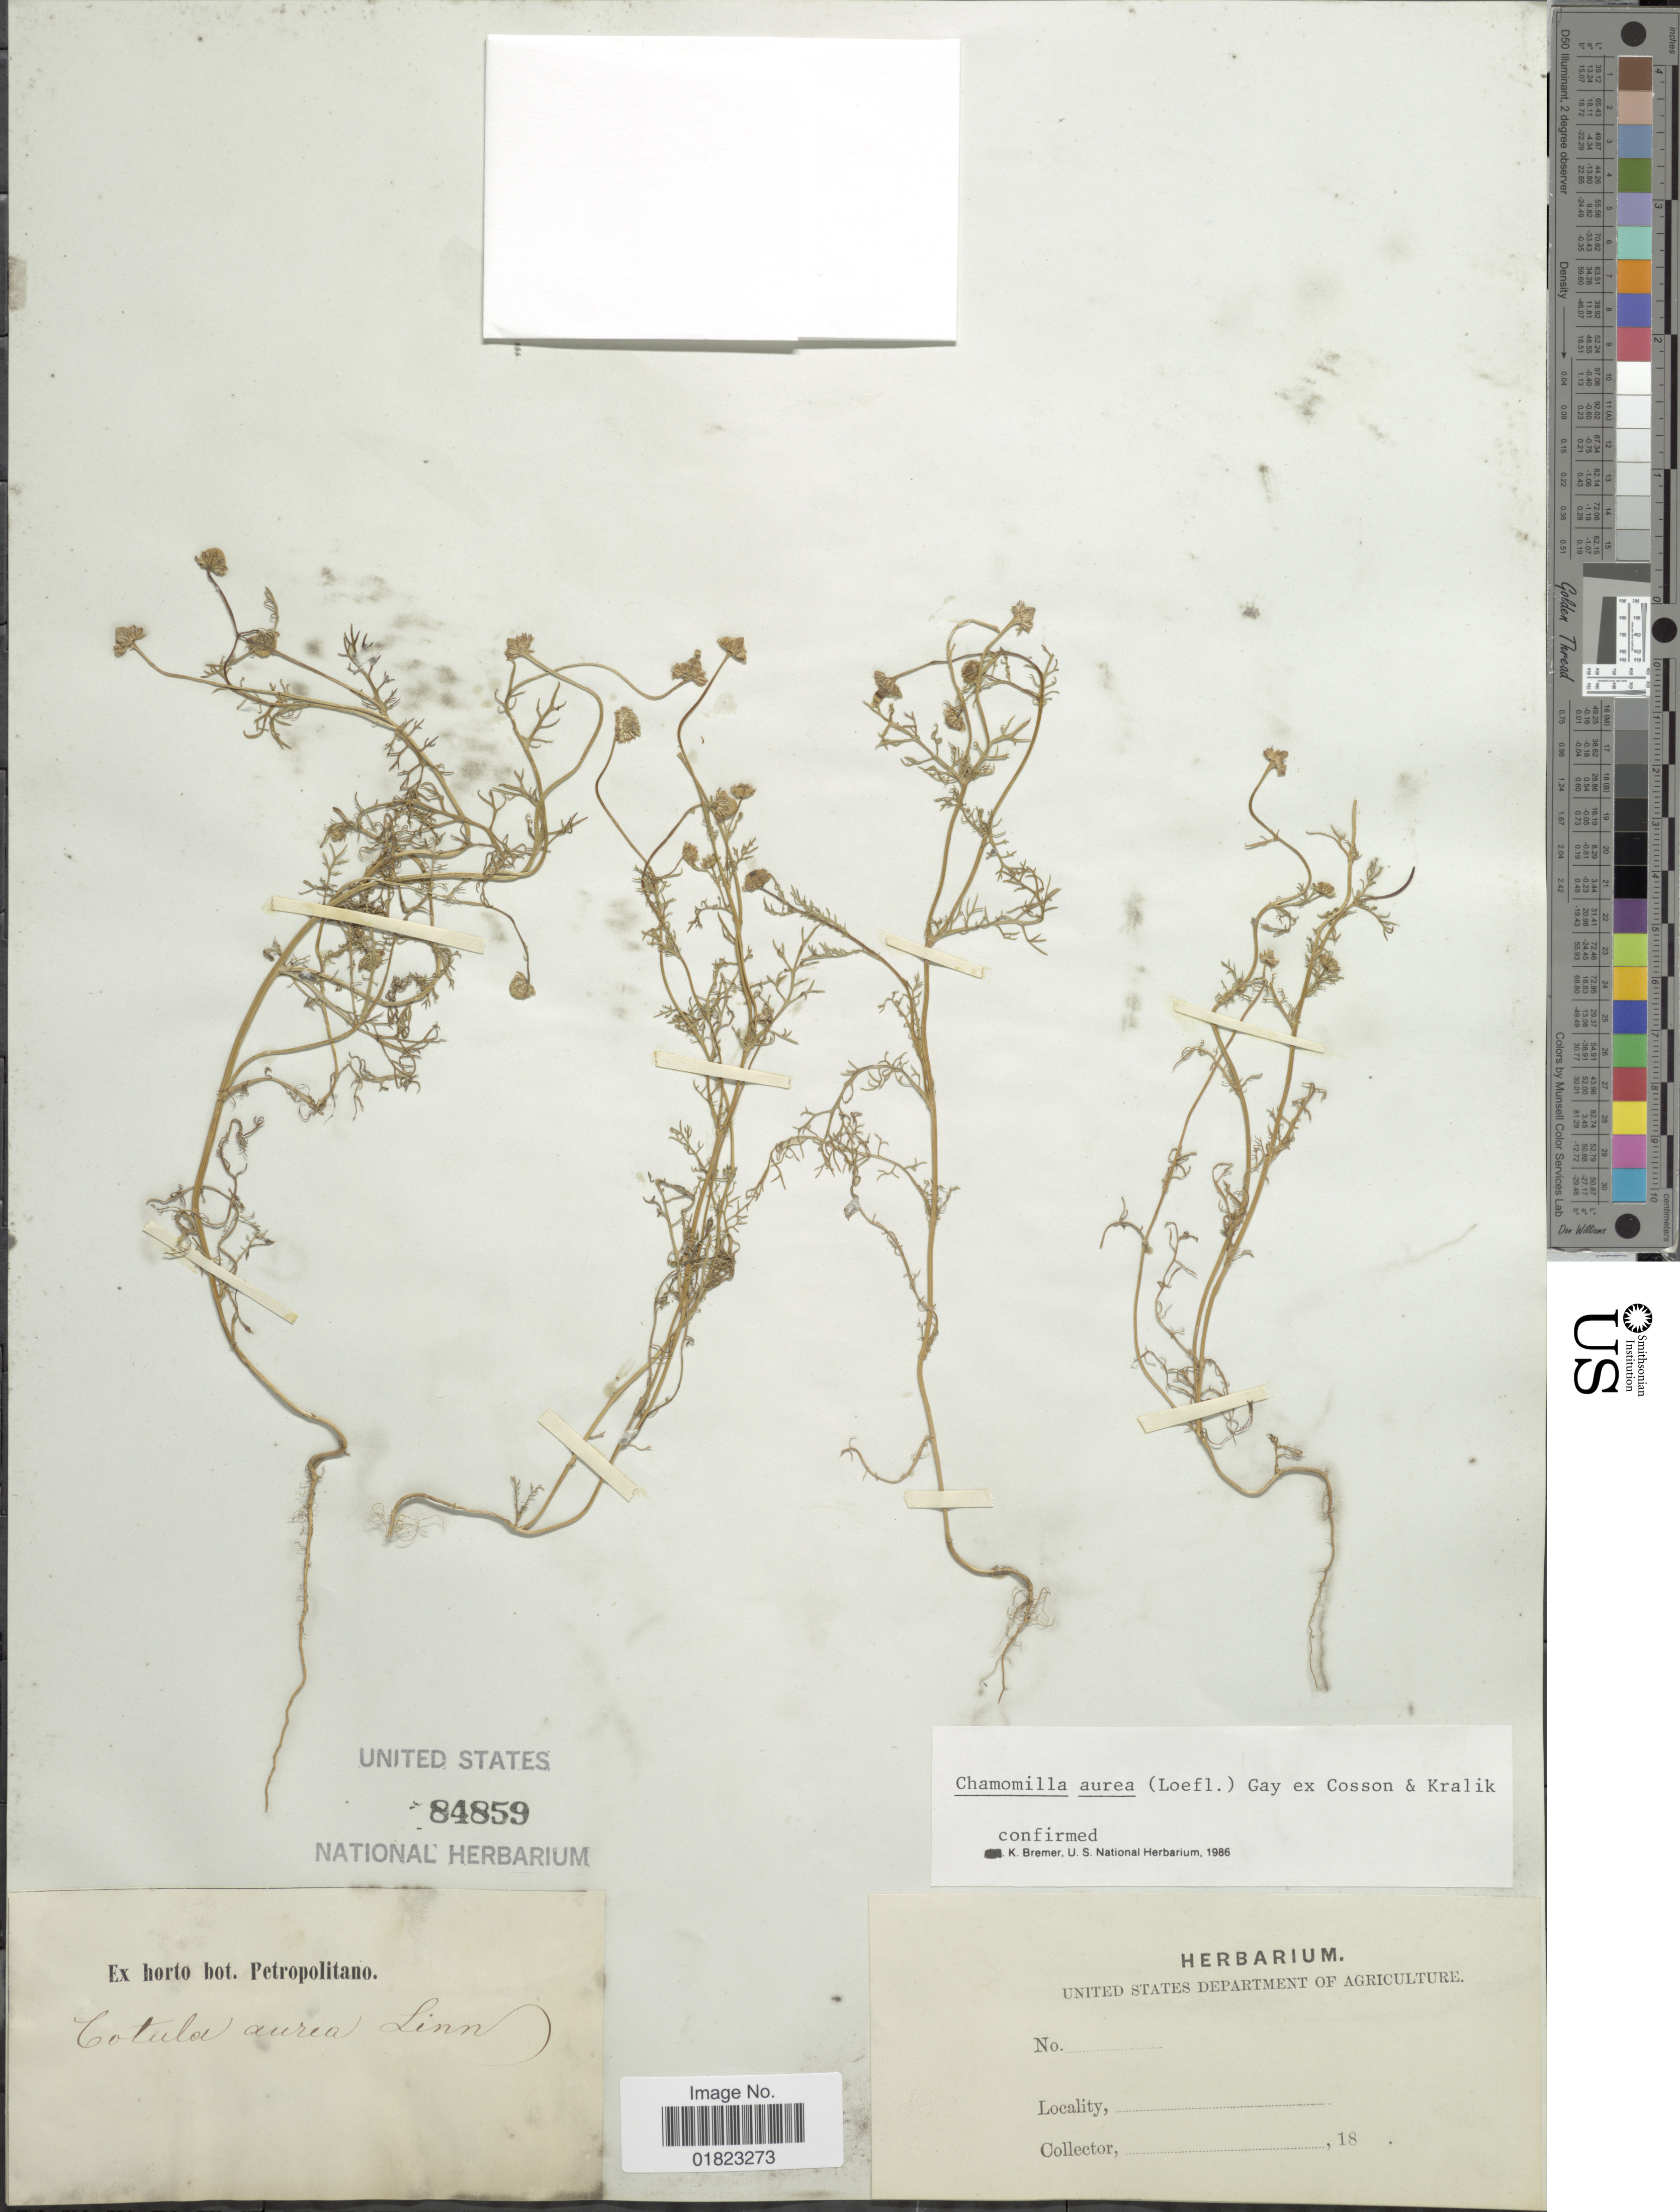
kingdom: Plantae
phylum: Tracheophyta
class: Magnoliopsida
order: Asterales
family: Asteraceae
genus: Matricaria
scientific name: Matricaria aurea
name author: (Loefl.) Sch. Bip.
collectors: ex Horto Bot. Petropolitano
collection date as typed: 18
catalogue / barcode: US 84859